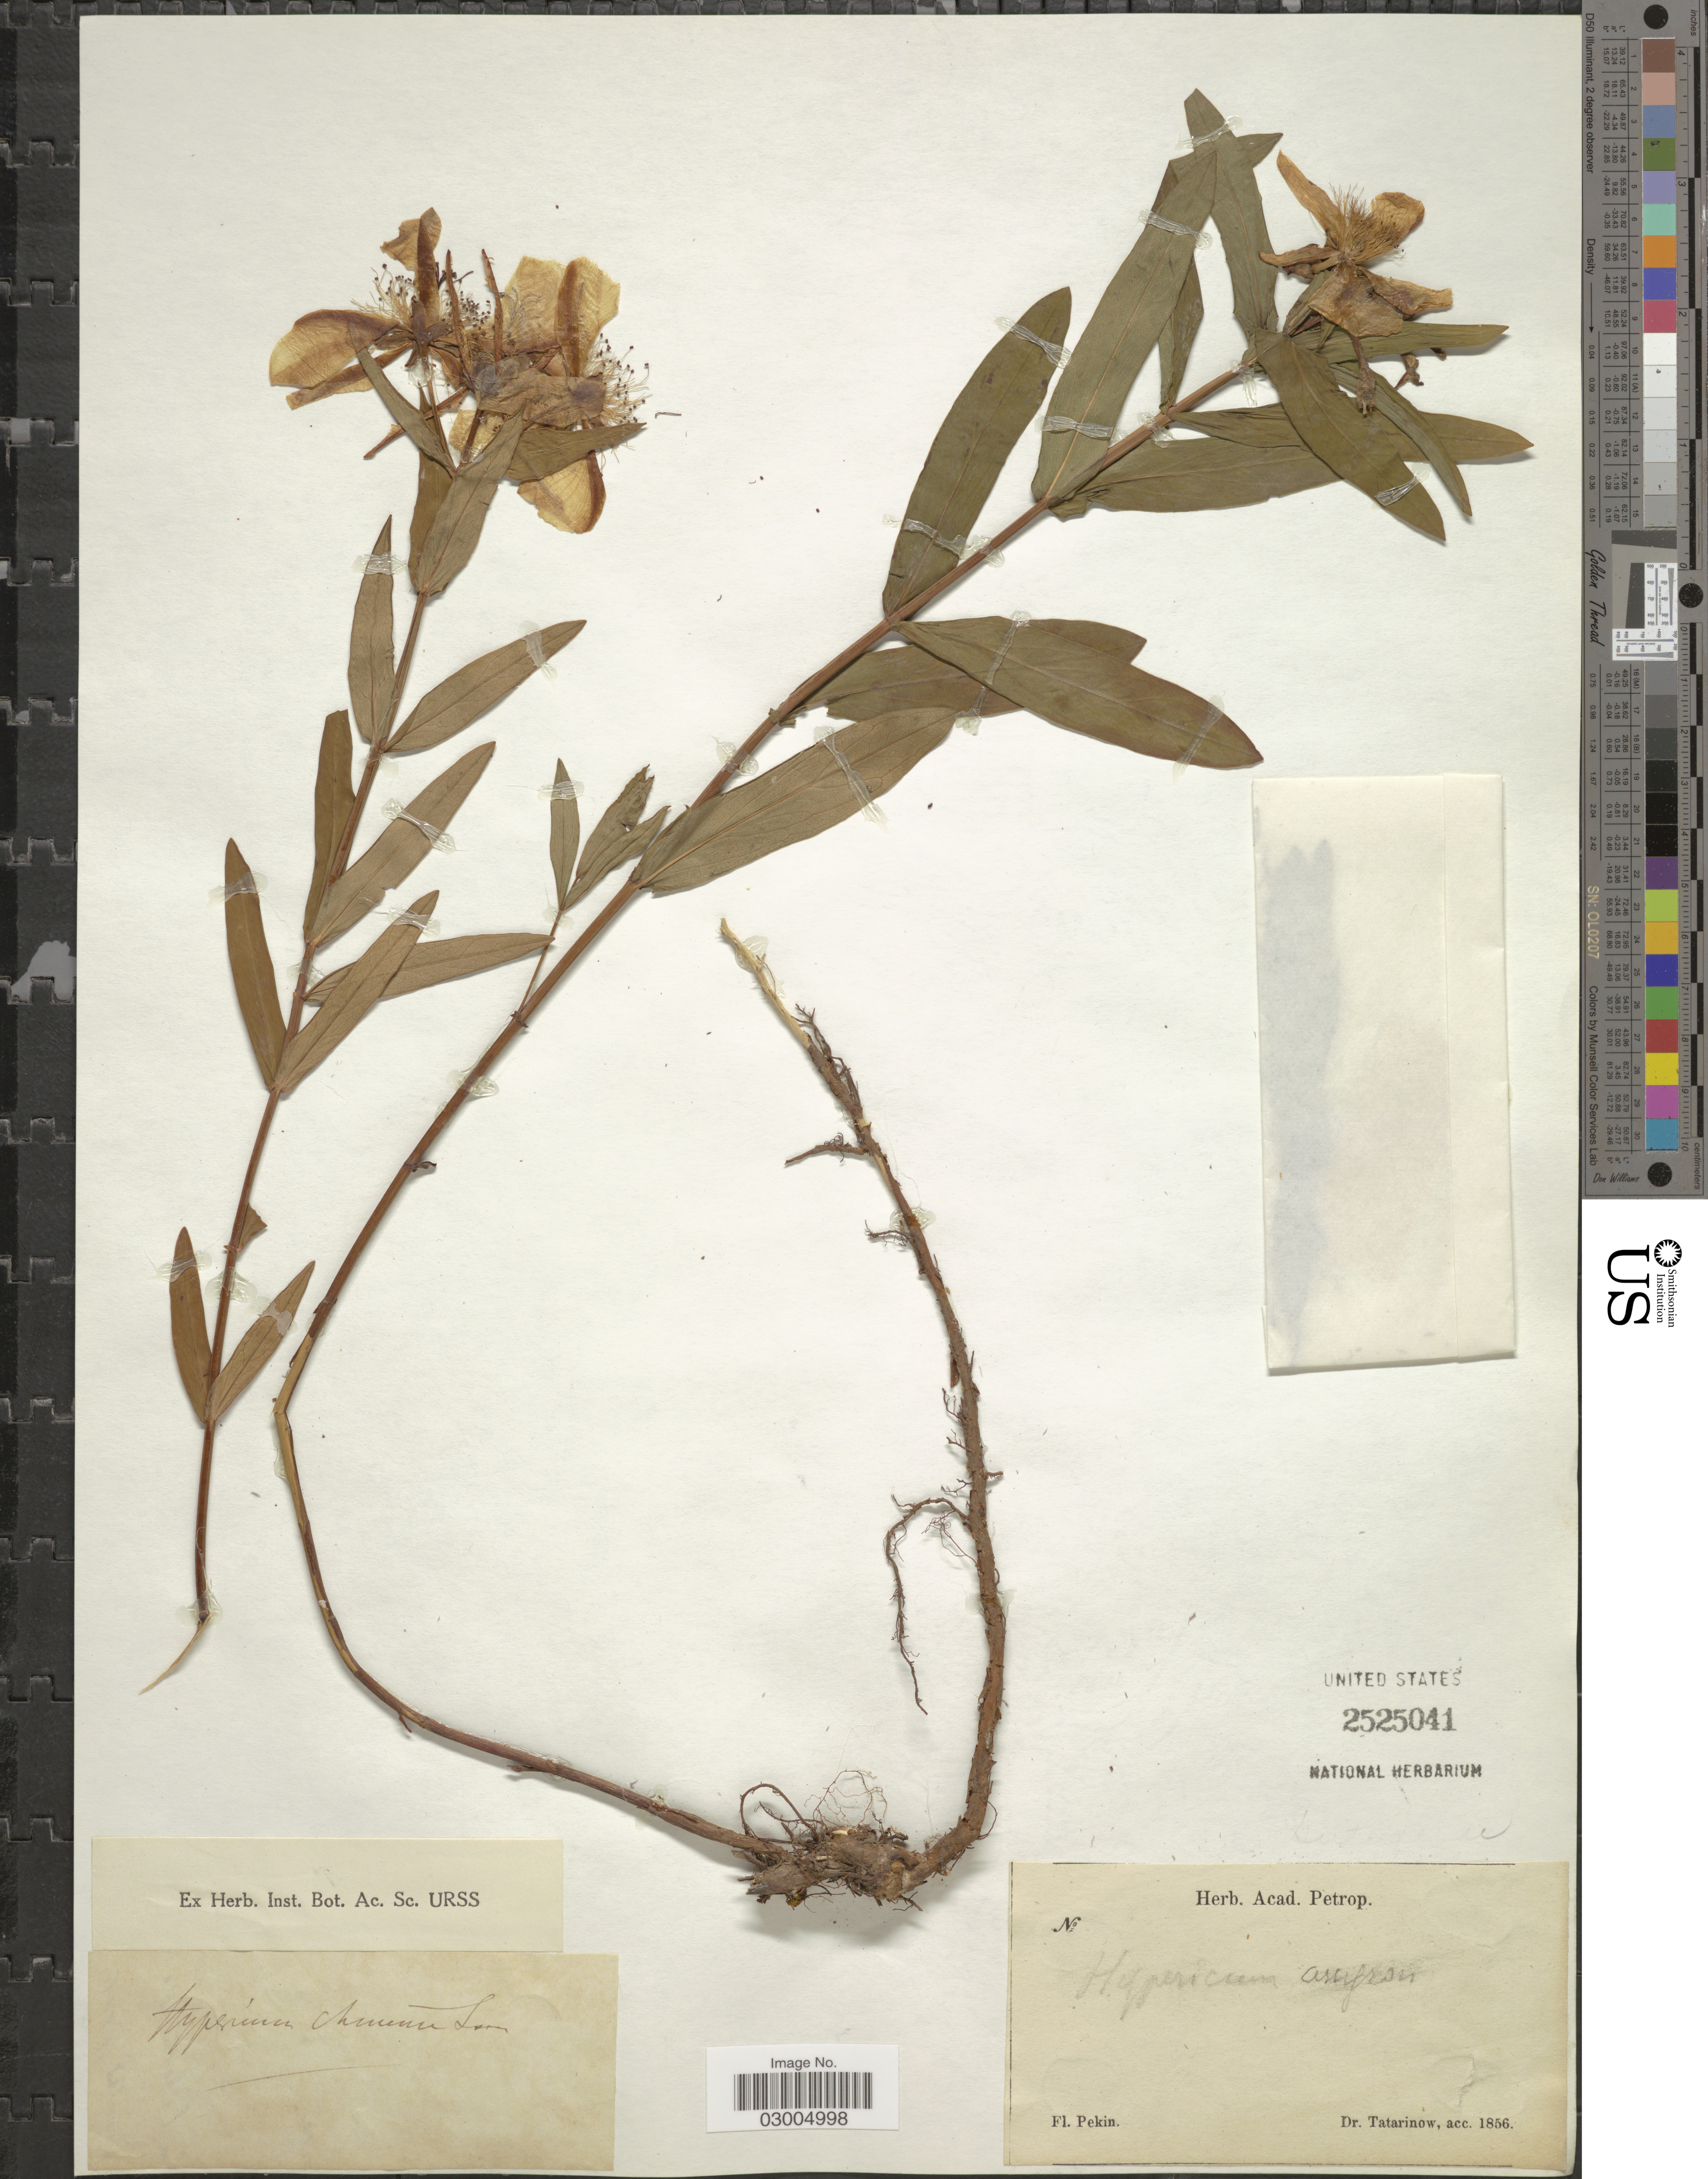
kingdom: Plantae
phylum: Tracheophyta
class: Magnoliopsida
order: Malpighiales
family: Hypericaceae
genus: Hypericum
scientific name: Hypericum ascyron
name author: L.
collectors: -. Tatarinow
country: China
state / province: Beijing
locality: Fl. Pekin.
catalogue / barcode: US 2525041